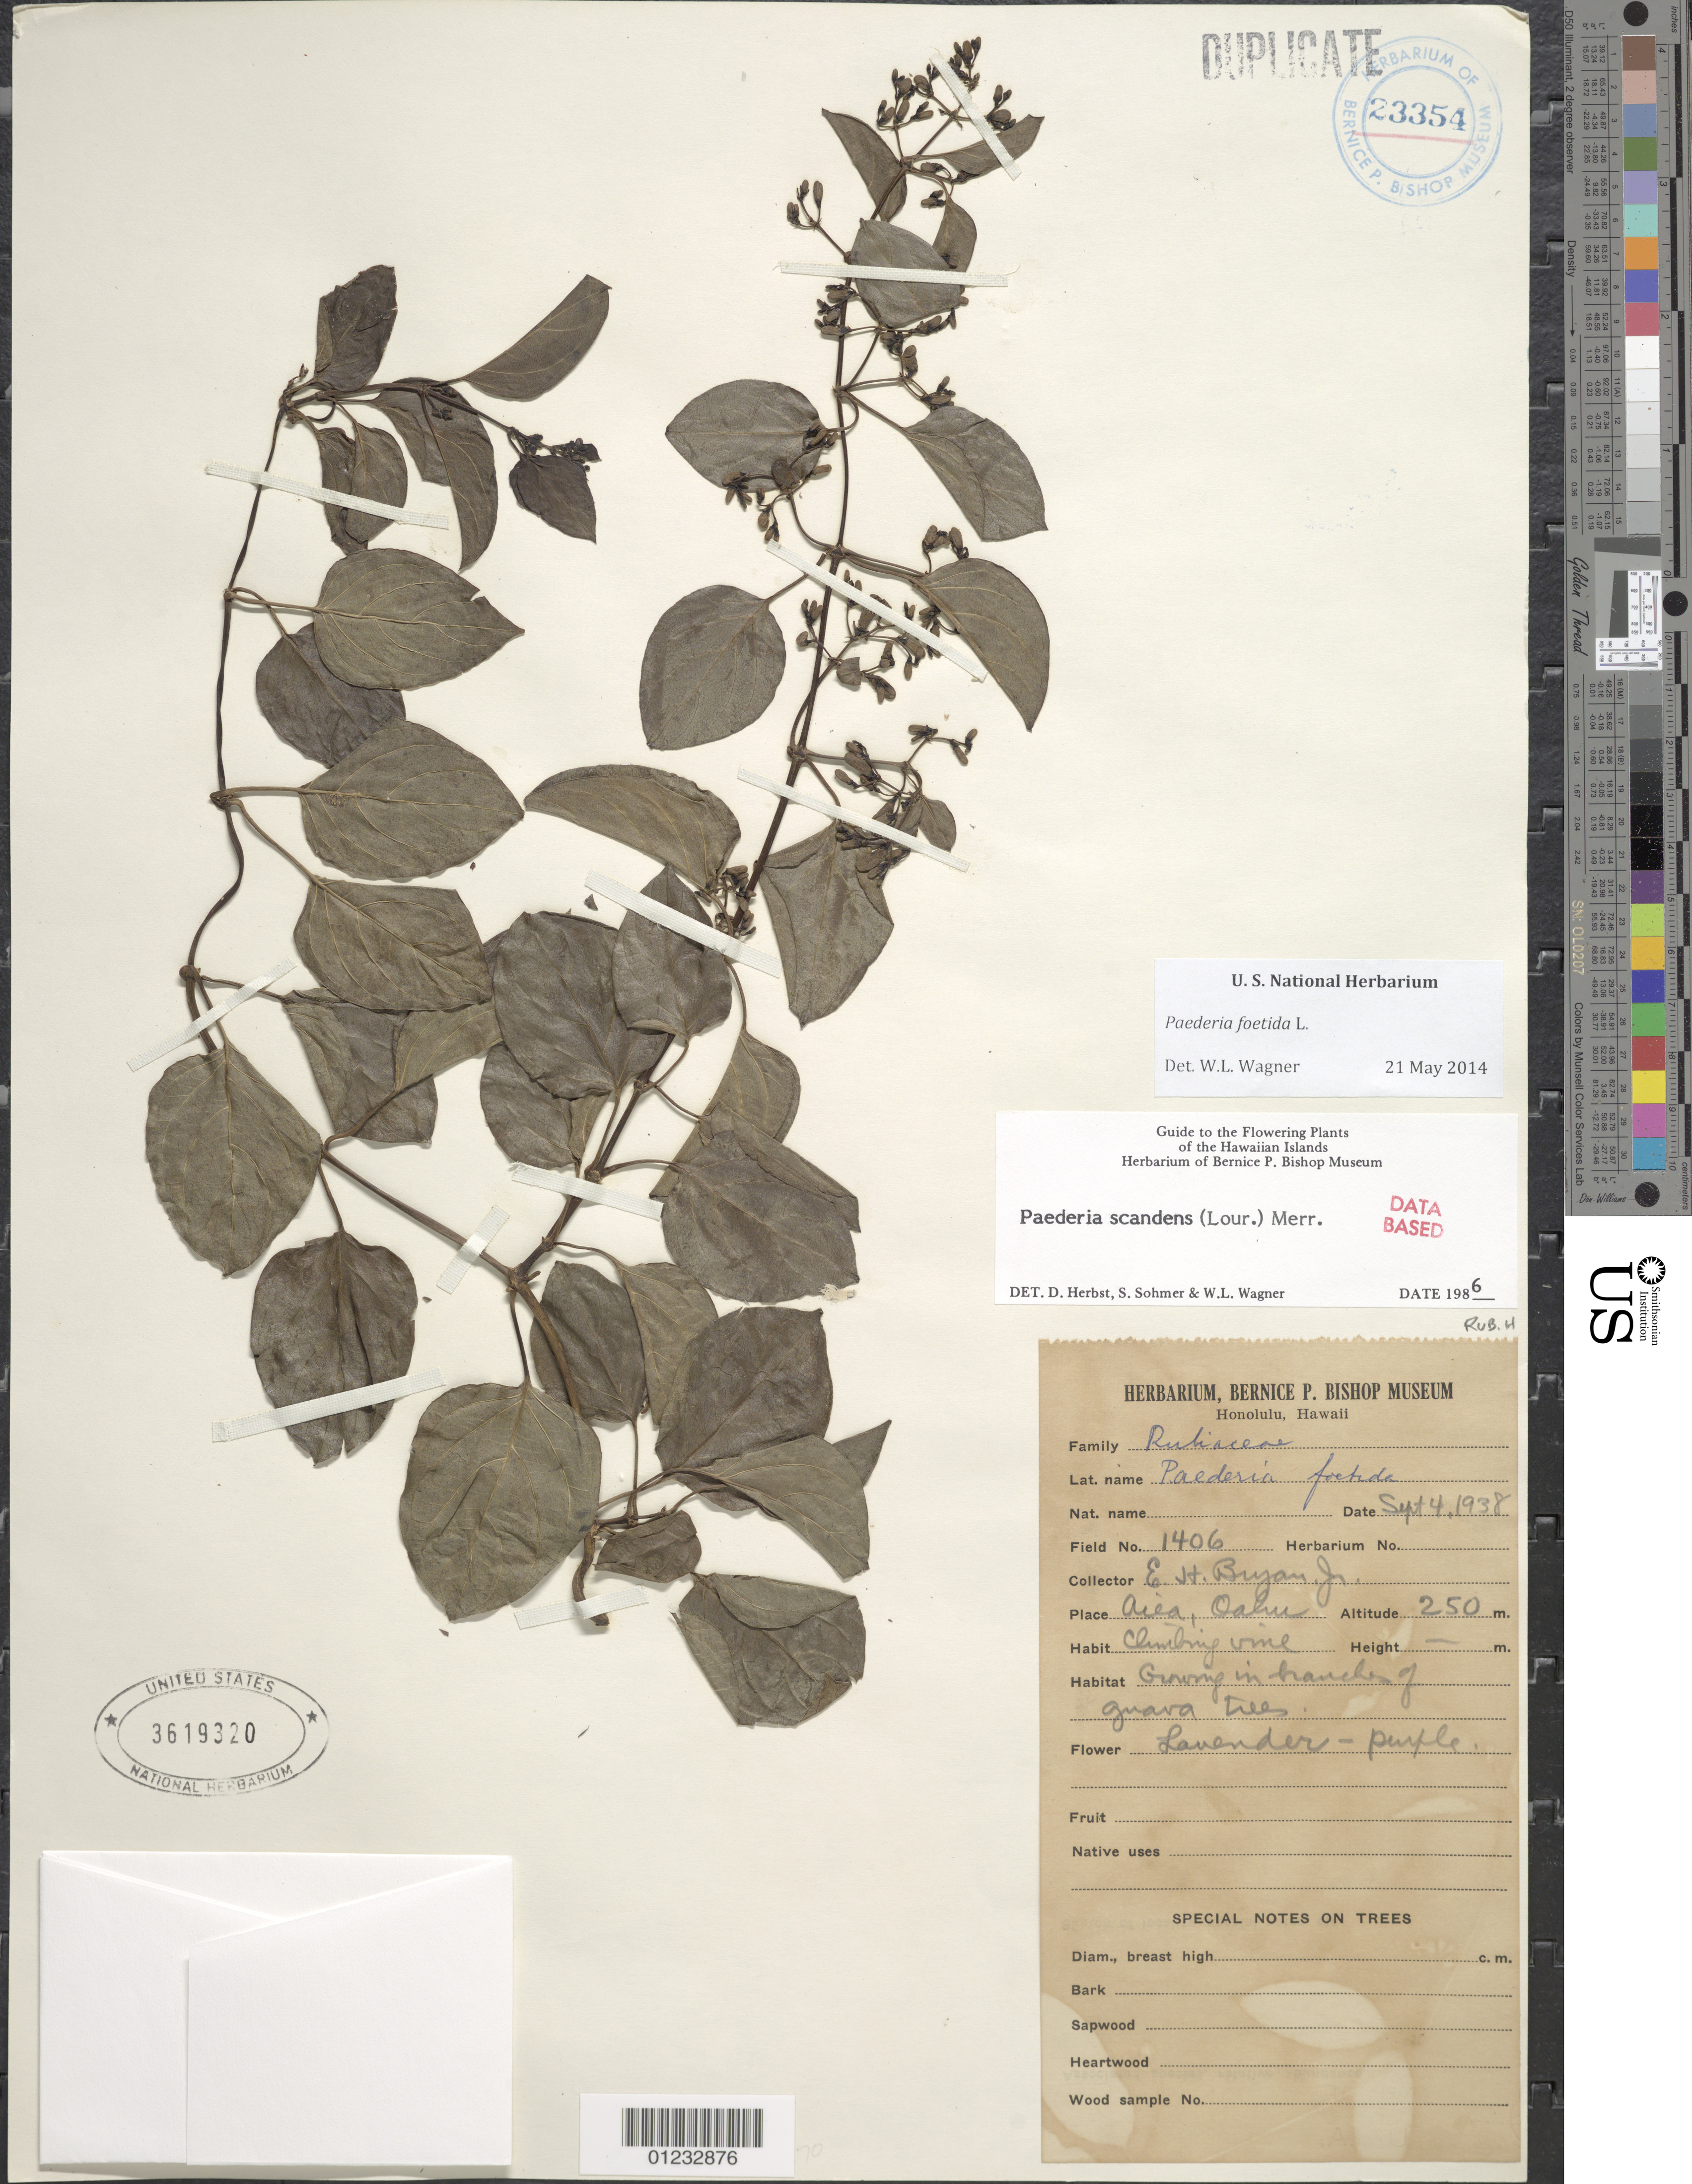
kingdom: Plantae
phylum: Tracheophyta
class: Magnoliopsida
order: Gentianales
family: Rubiaceae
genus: Paederia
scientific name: Paederia foetida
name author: L.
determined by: Herbst, D. R.; Sohmer, S. H.; Wagner, W. L.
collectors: J. Bryan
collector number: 1406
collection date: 1938-09-04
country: United States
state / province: Hawaii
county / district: Honolulu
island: Oahu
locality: Aiea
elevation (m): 250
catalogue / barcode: US 3619320